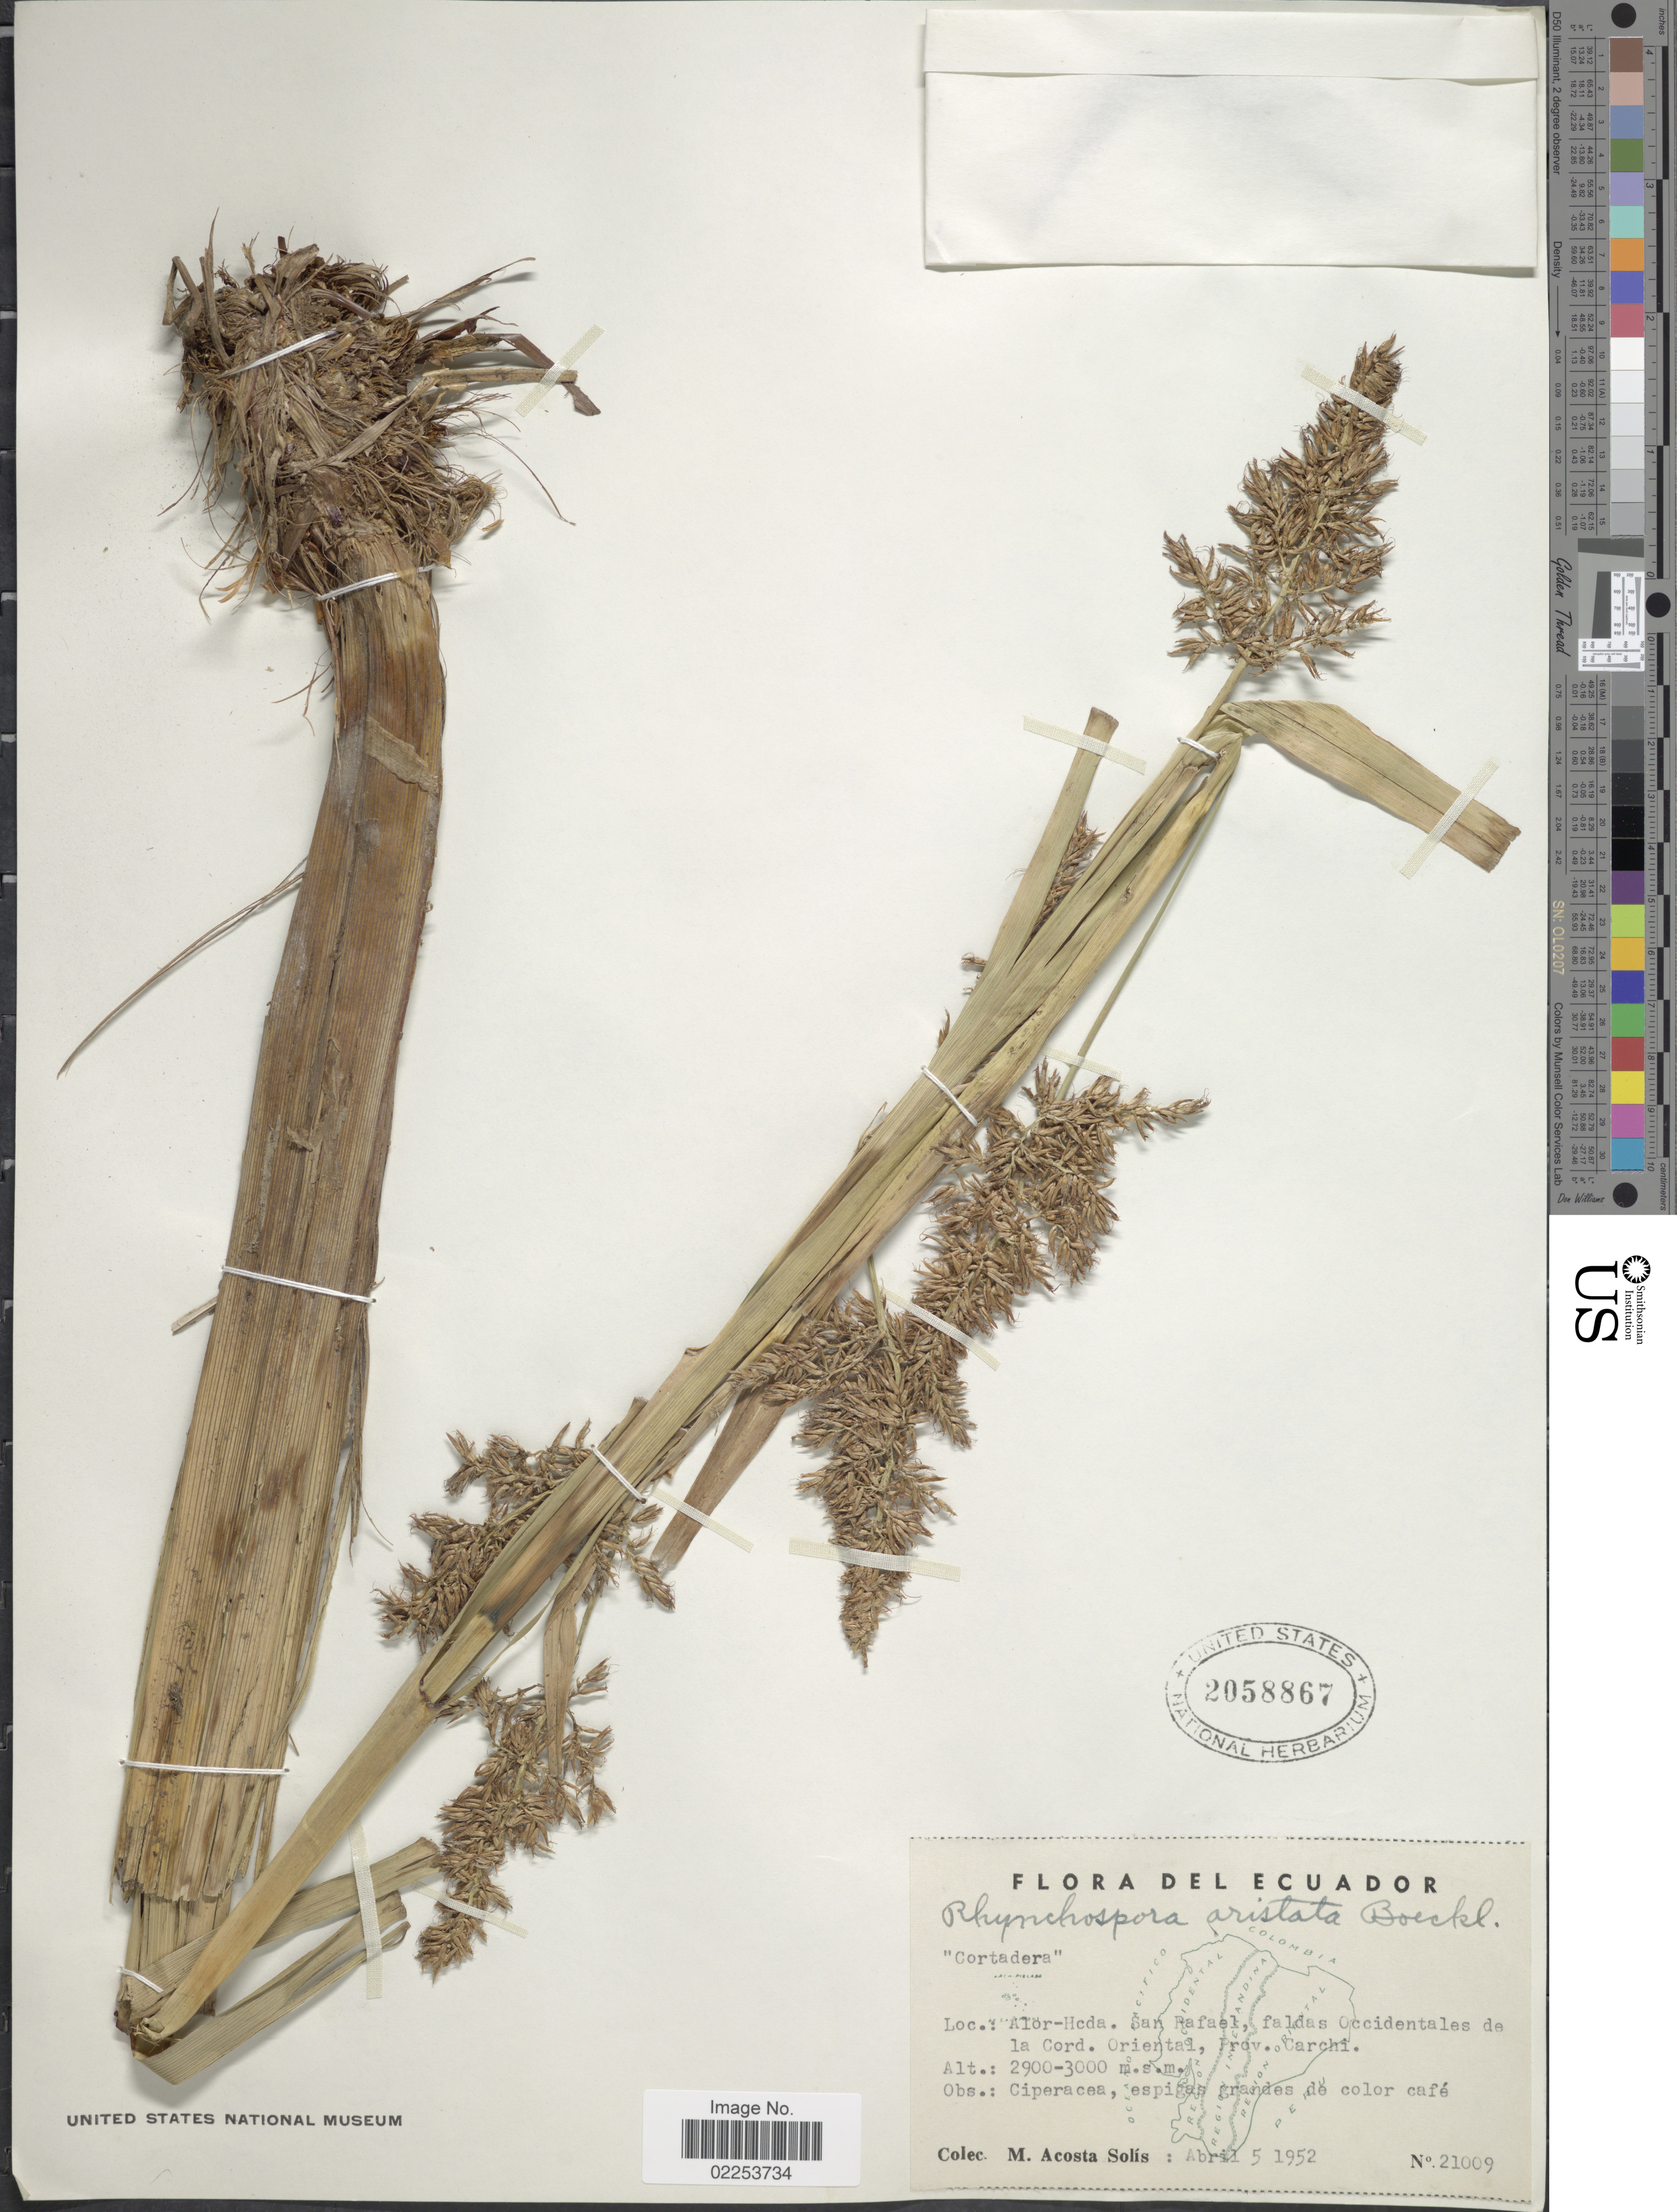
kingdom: Plantae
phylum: Tracheophyta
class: Liliopsida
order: Poales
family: Cyperaceae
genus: Rhynchospora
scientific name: Rhynchospora aristata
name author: Boeckeler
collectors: M. Acosta Solis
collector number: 21009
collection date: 1952-04-05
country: Ecuador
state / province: Carchi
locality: Alor-Heda. San Rafael, faldas Occidentales de la Cord. Oriental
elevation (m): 2900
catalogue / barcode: US 2058867